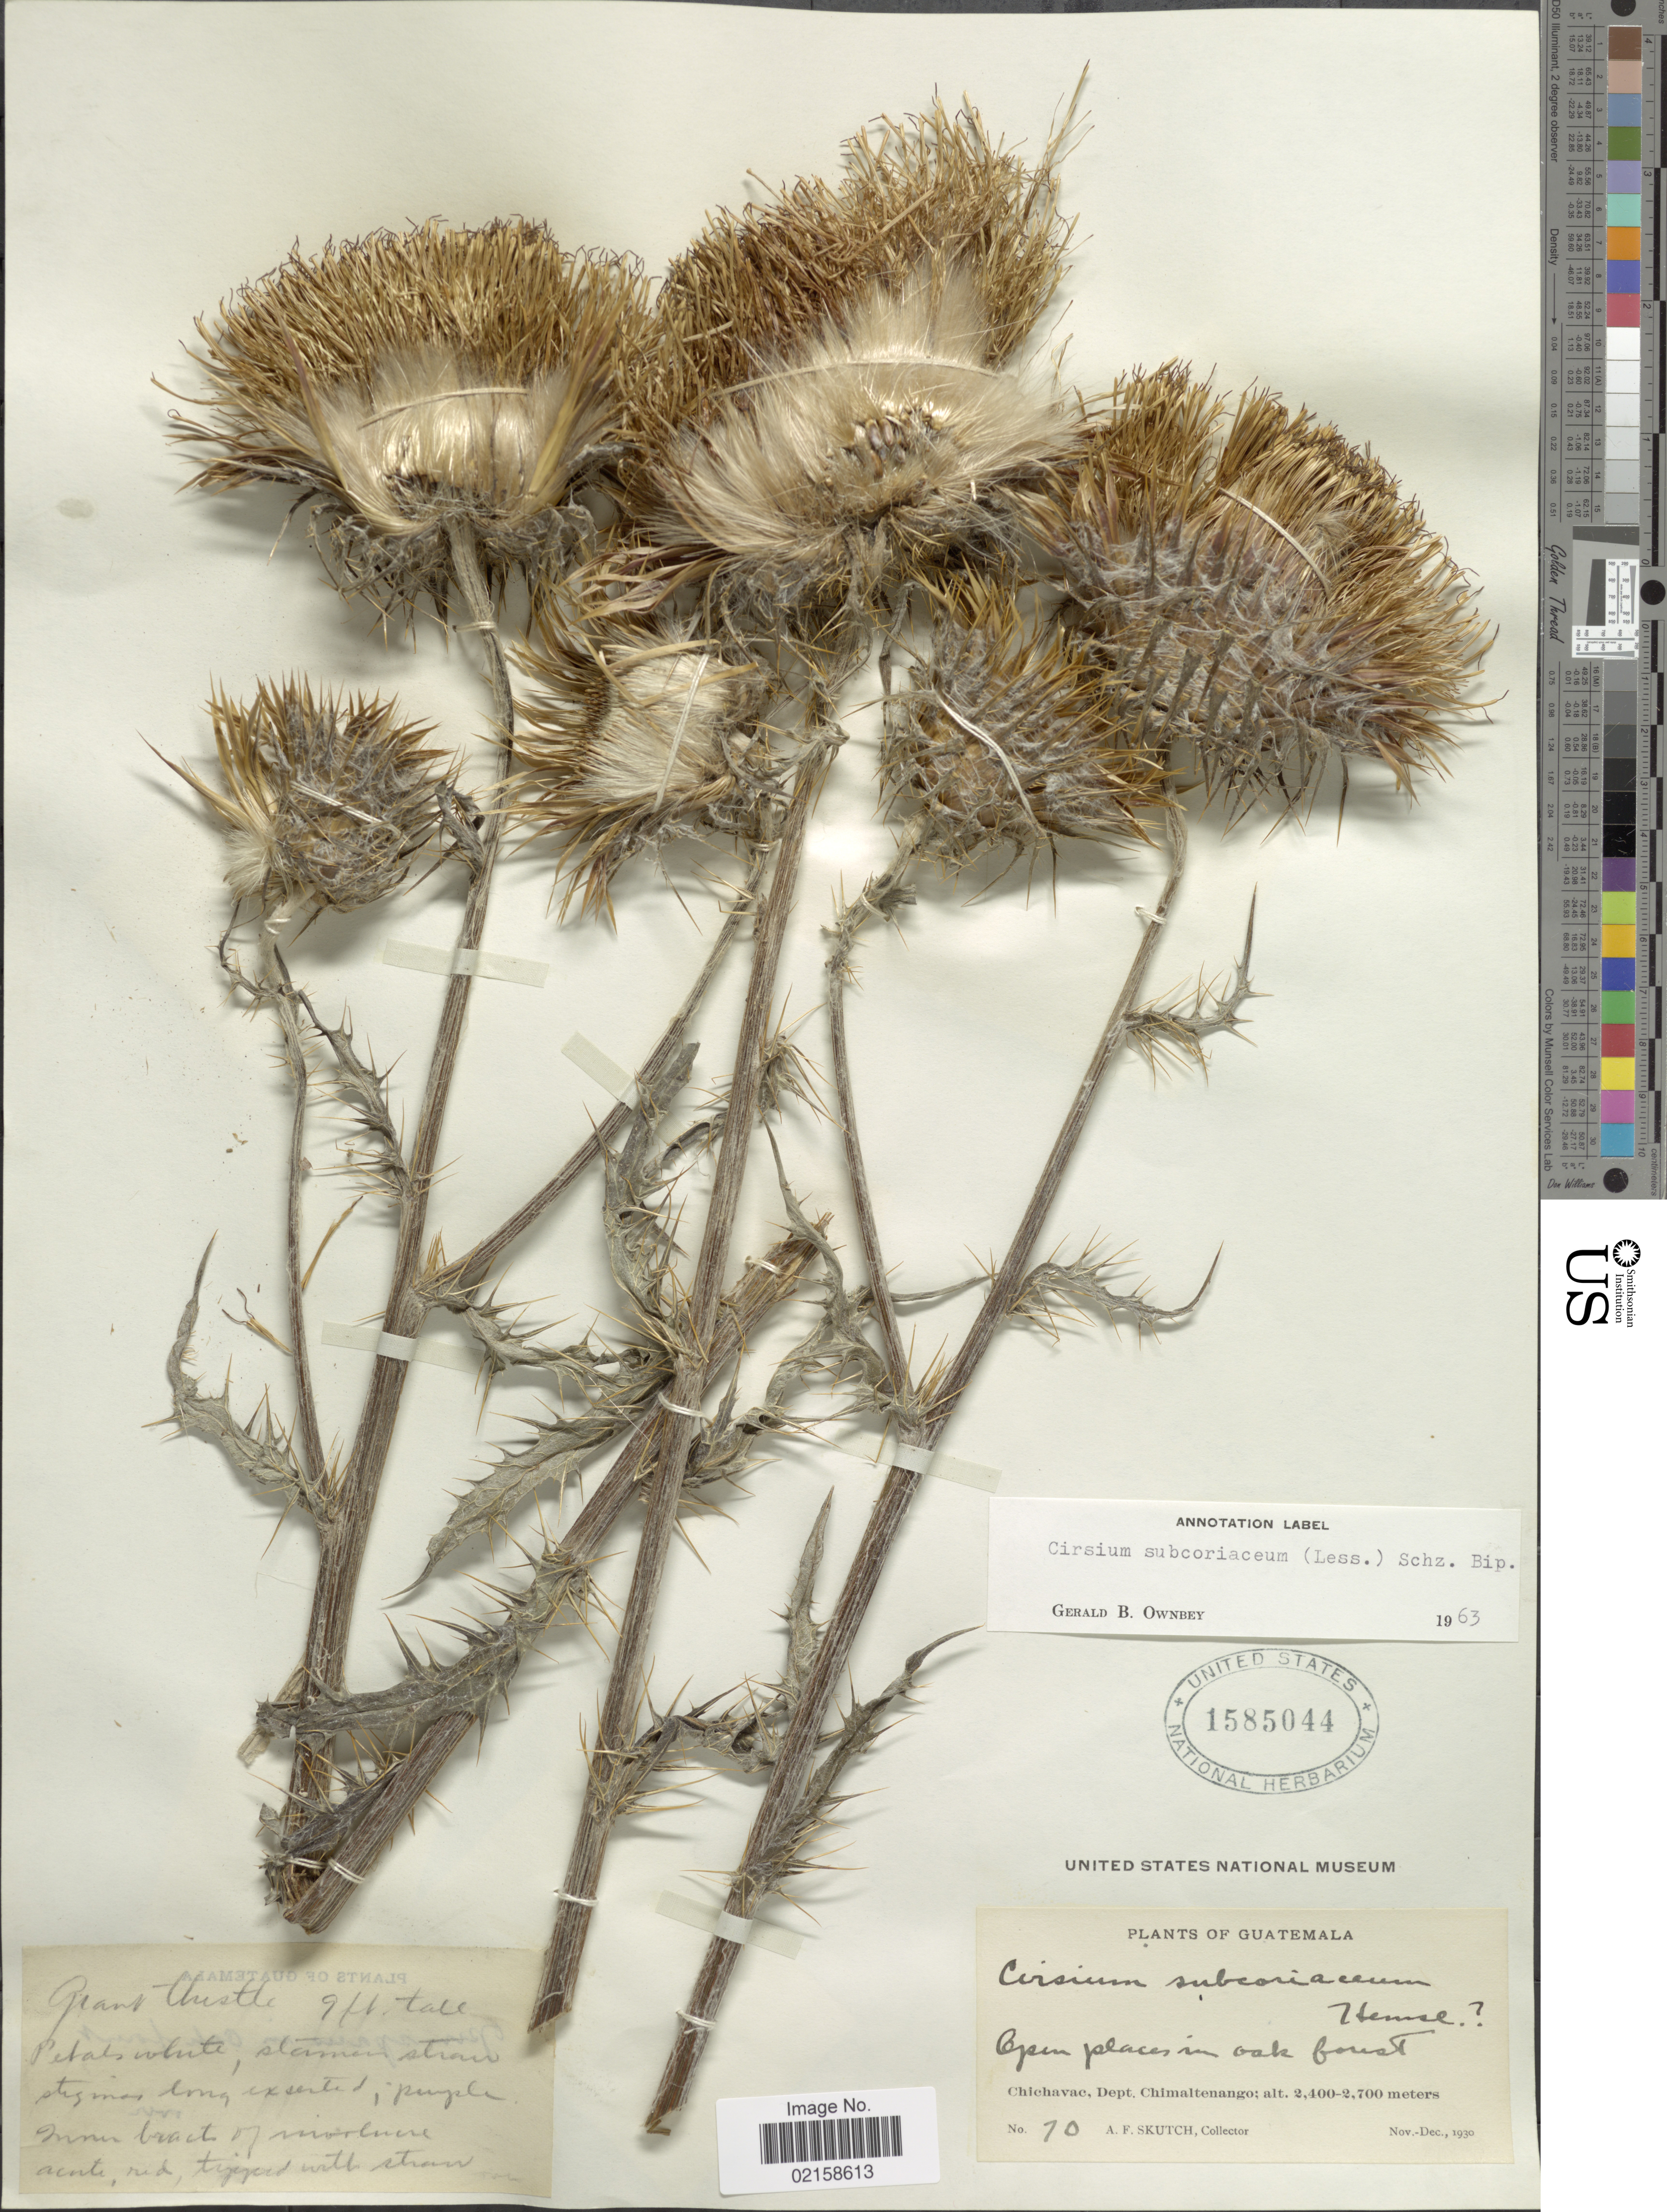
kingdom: Plantae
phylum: Tracheophyta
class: Magnoliopsida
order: Asterales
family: Asteraceae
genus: Cirsium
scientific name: Cirsium subcoriaceum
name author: (Less.) Sch. Bip.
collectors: A. F. Skutch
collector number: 70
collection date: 1930-11/1930-12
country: Guatemala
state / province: Chimaltenango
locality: Chichavac.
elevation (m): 2400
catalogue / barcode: US 1585044